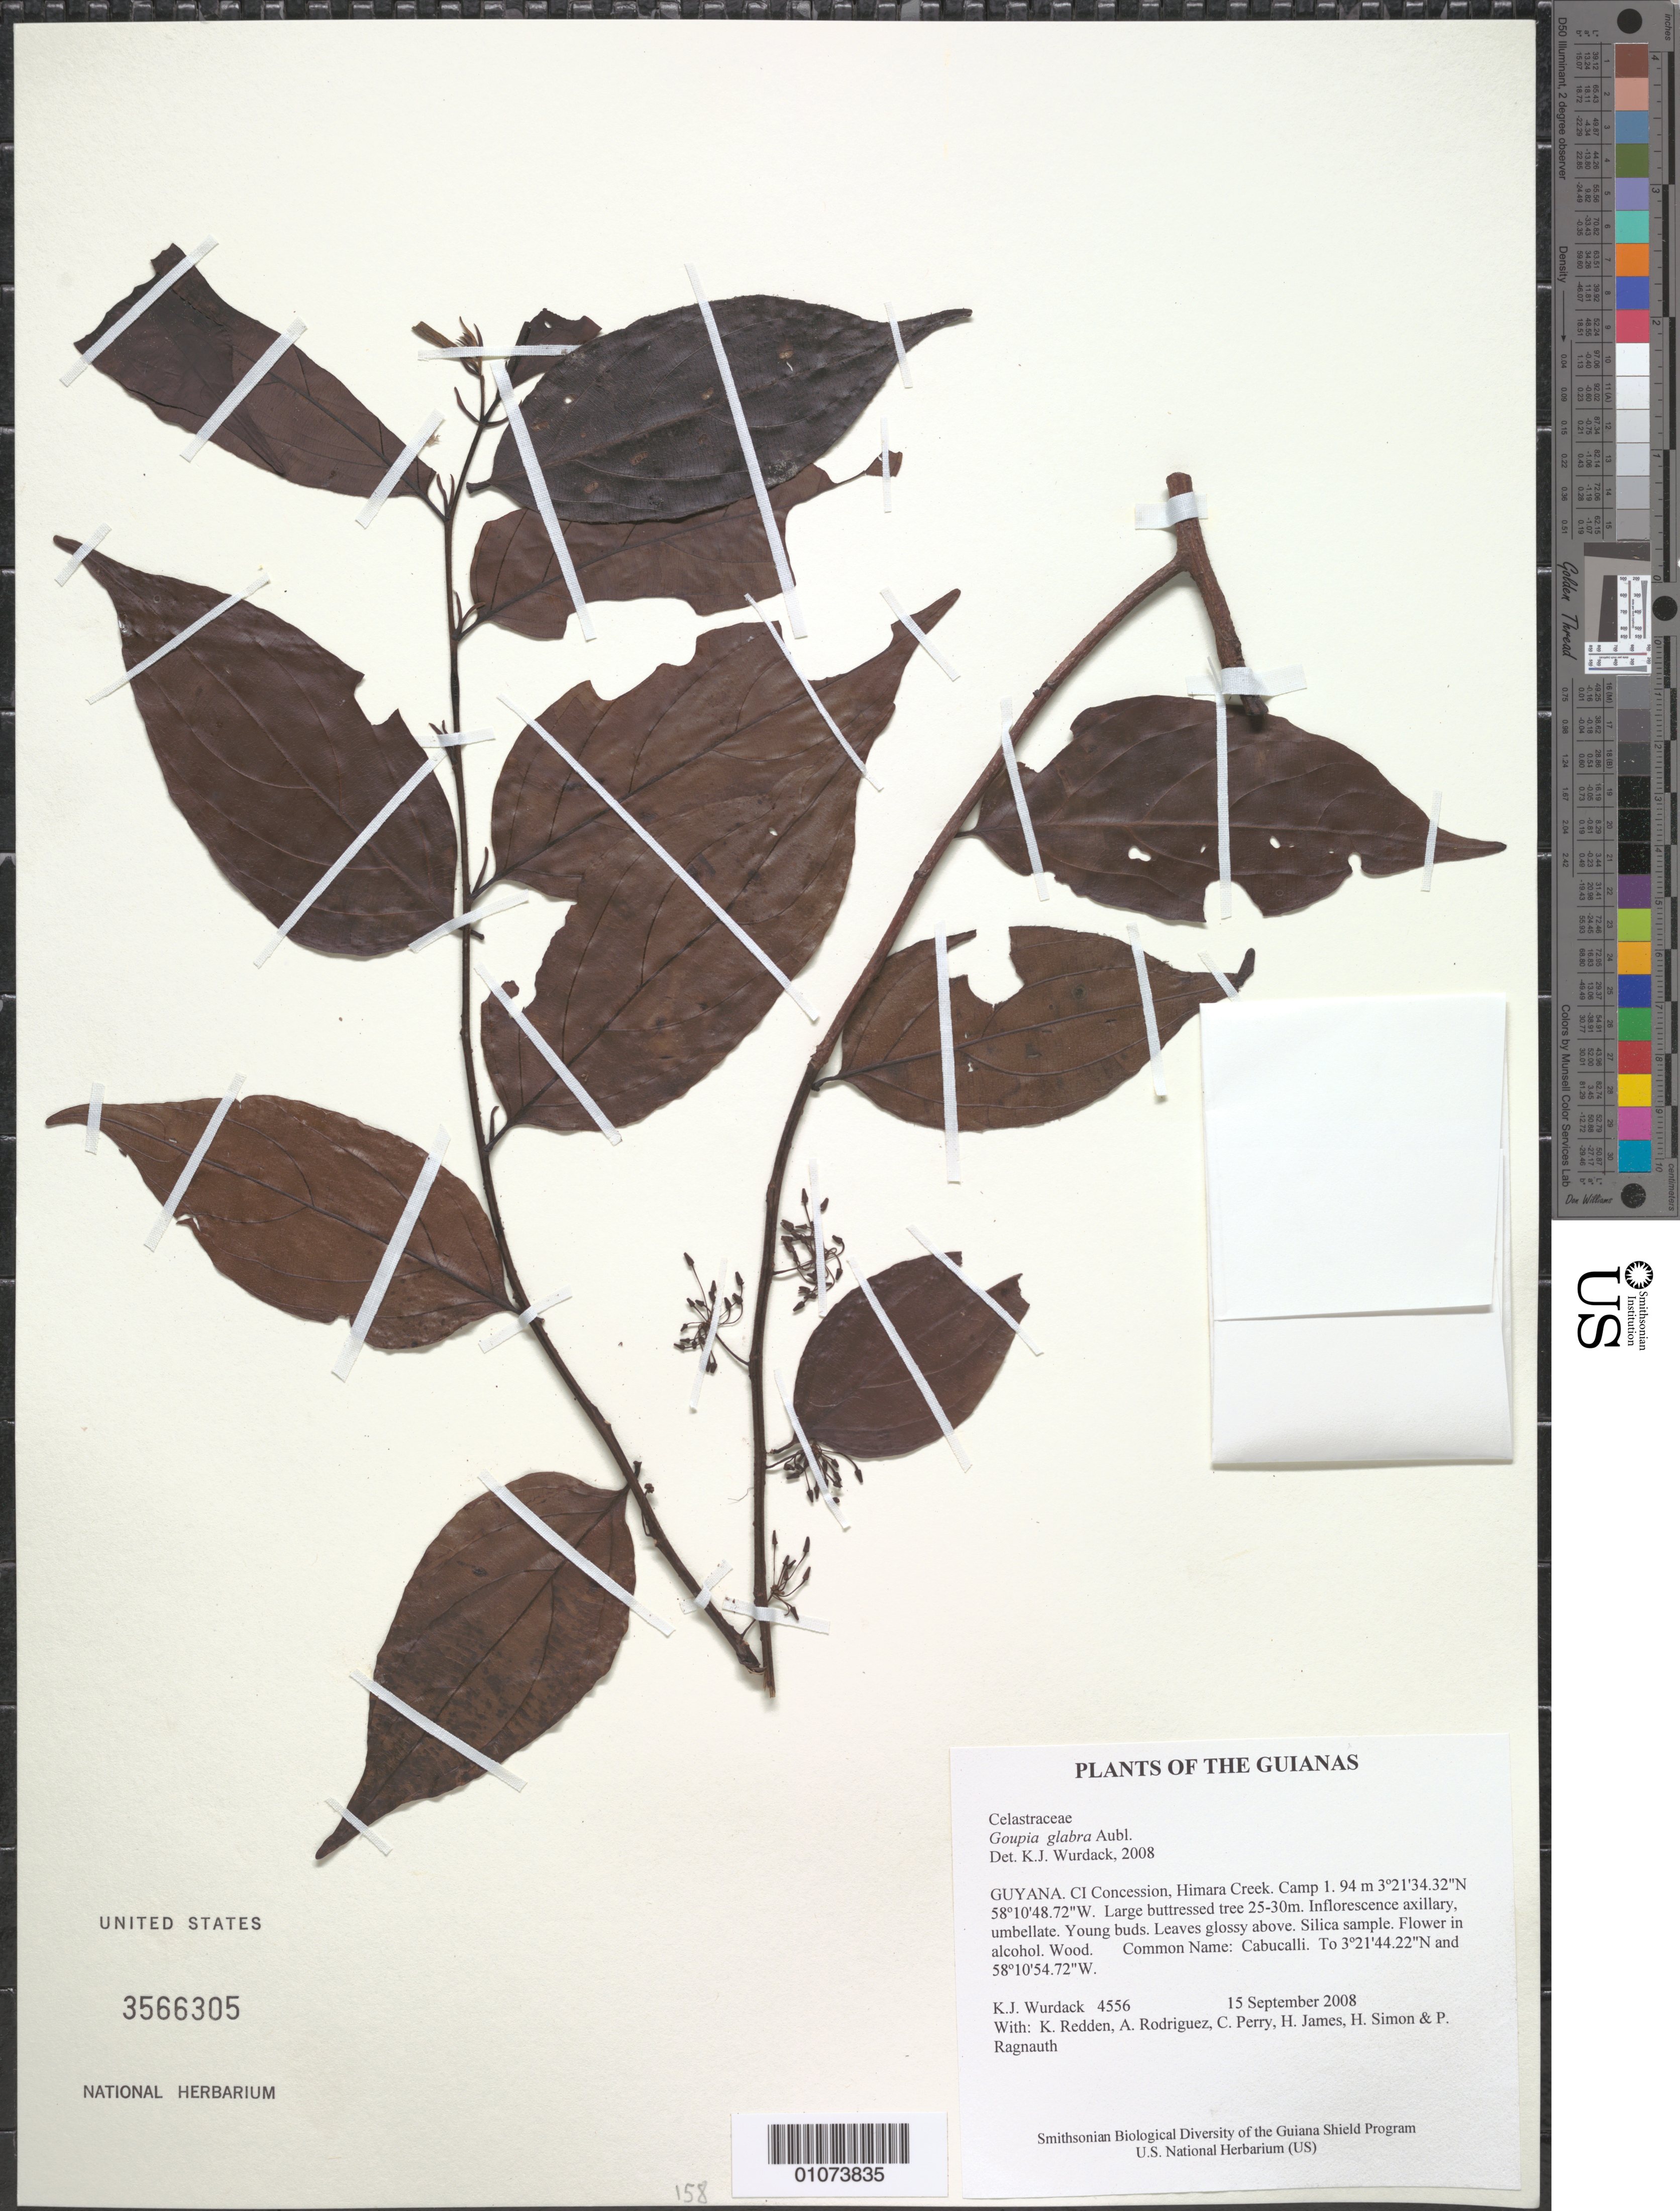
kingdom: Plantae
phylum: Tracheophyta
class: Magnoliopsida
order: Malpighiales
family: Calophyllaceae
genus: Caraipa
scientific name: Caraipa richardiana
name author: Cambess.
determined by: Allen, W. C., (UNITED STATES)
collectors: K. Wurdack, K. M. Redden, A. Rodriguez, C. Perry, H. James, H. Simon & P. Ragnauth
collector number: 4556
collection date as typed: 15 September 2008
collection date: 2008-09-15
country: Guyana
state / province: U. Takutu-U. Essequibo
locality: CI Concession, Himara Creek. Camp 1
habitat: Brown sand, upland forest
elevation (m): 94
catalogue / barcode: US 3566305